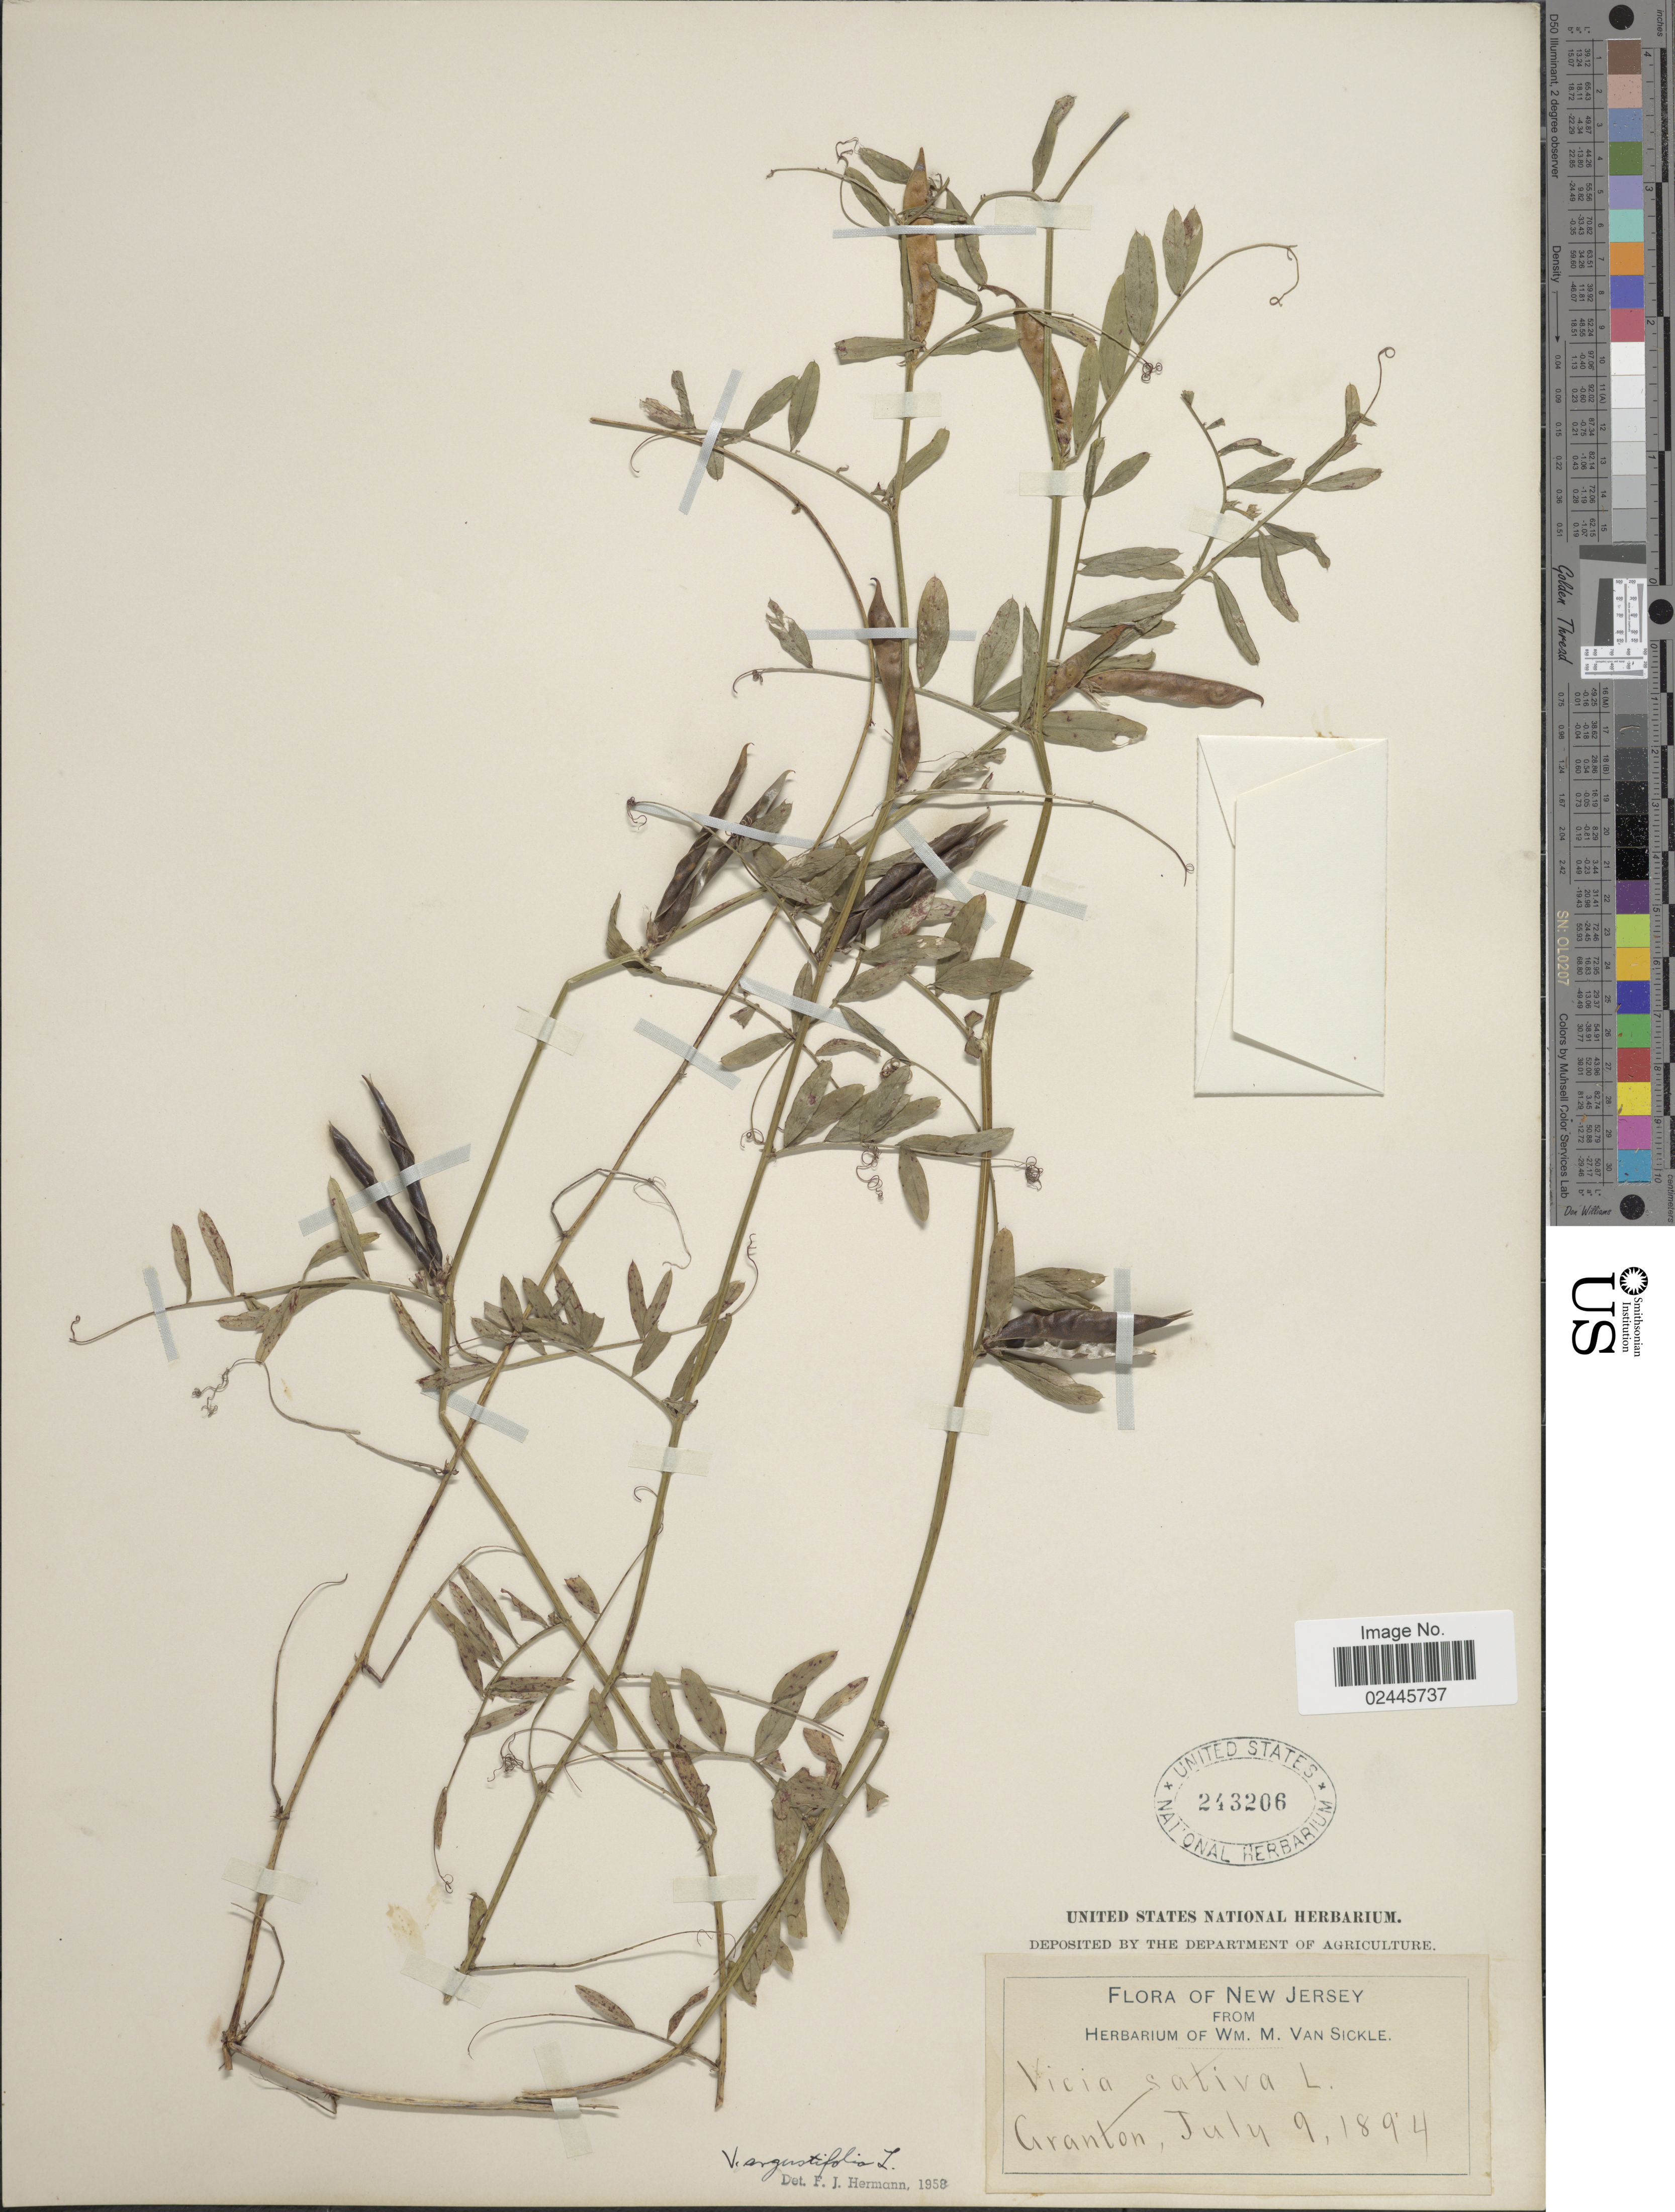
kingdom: Plantae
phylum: Tracheophyta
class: Magnoliopsida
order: Fabales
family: Fabaceae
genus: Vicia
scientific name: Vicia angustifolia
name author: L.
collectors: ex herb. Wm. M. Van Sickle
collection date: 1894-07-09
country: United States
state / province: New Jersey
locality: Granton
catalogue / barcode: US 243206